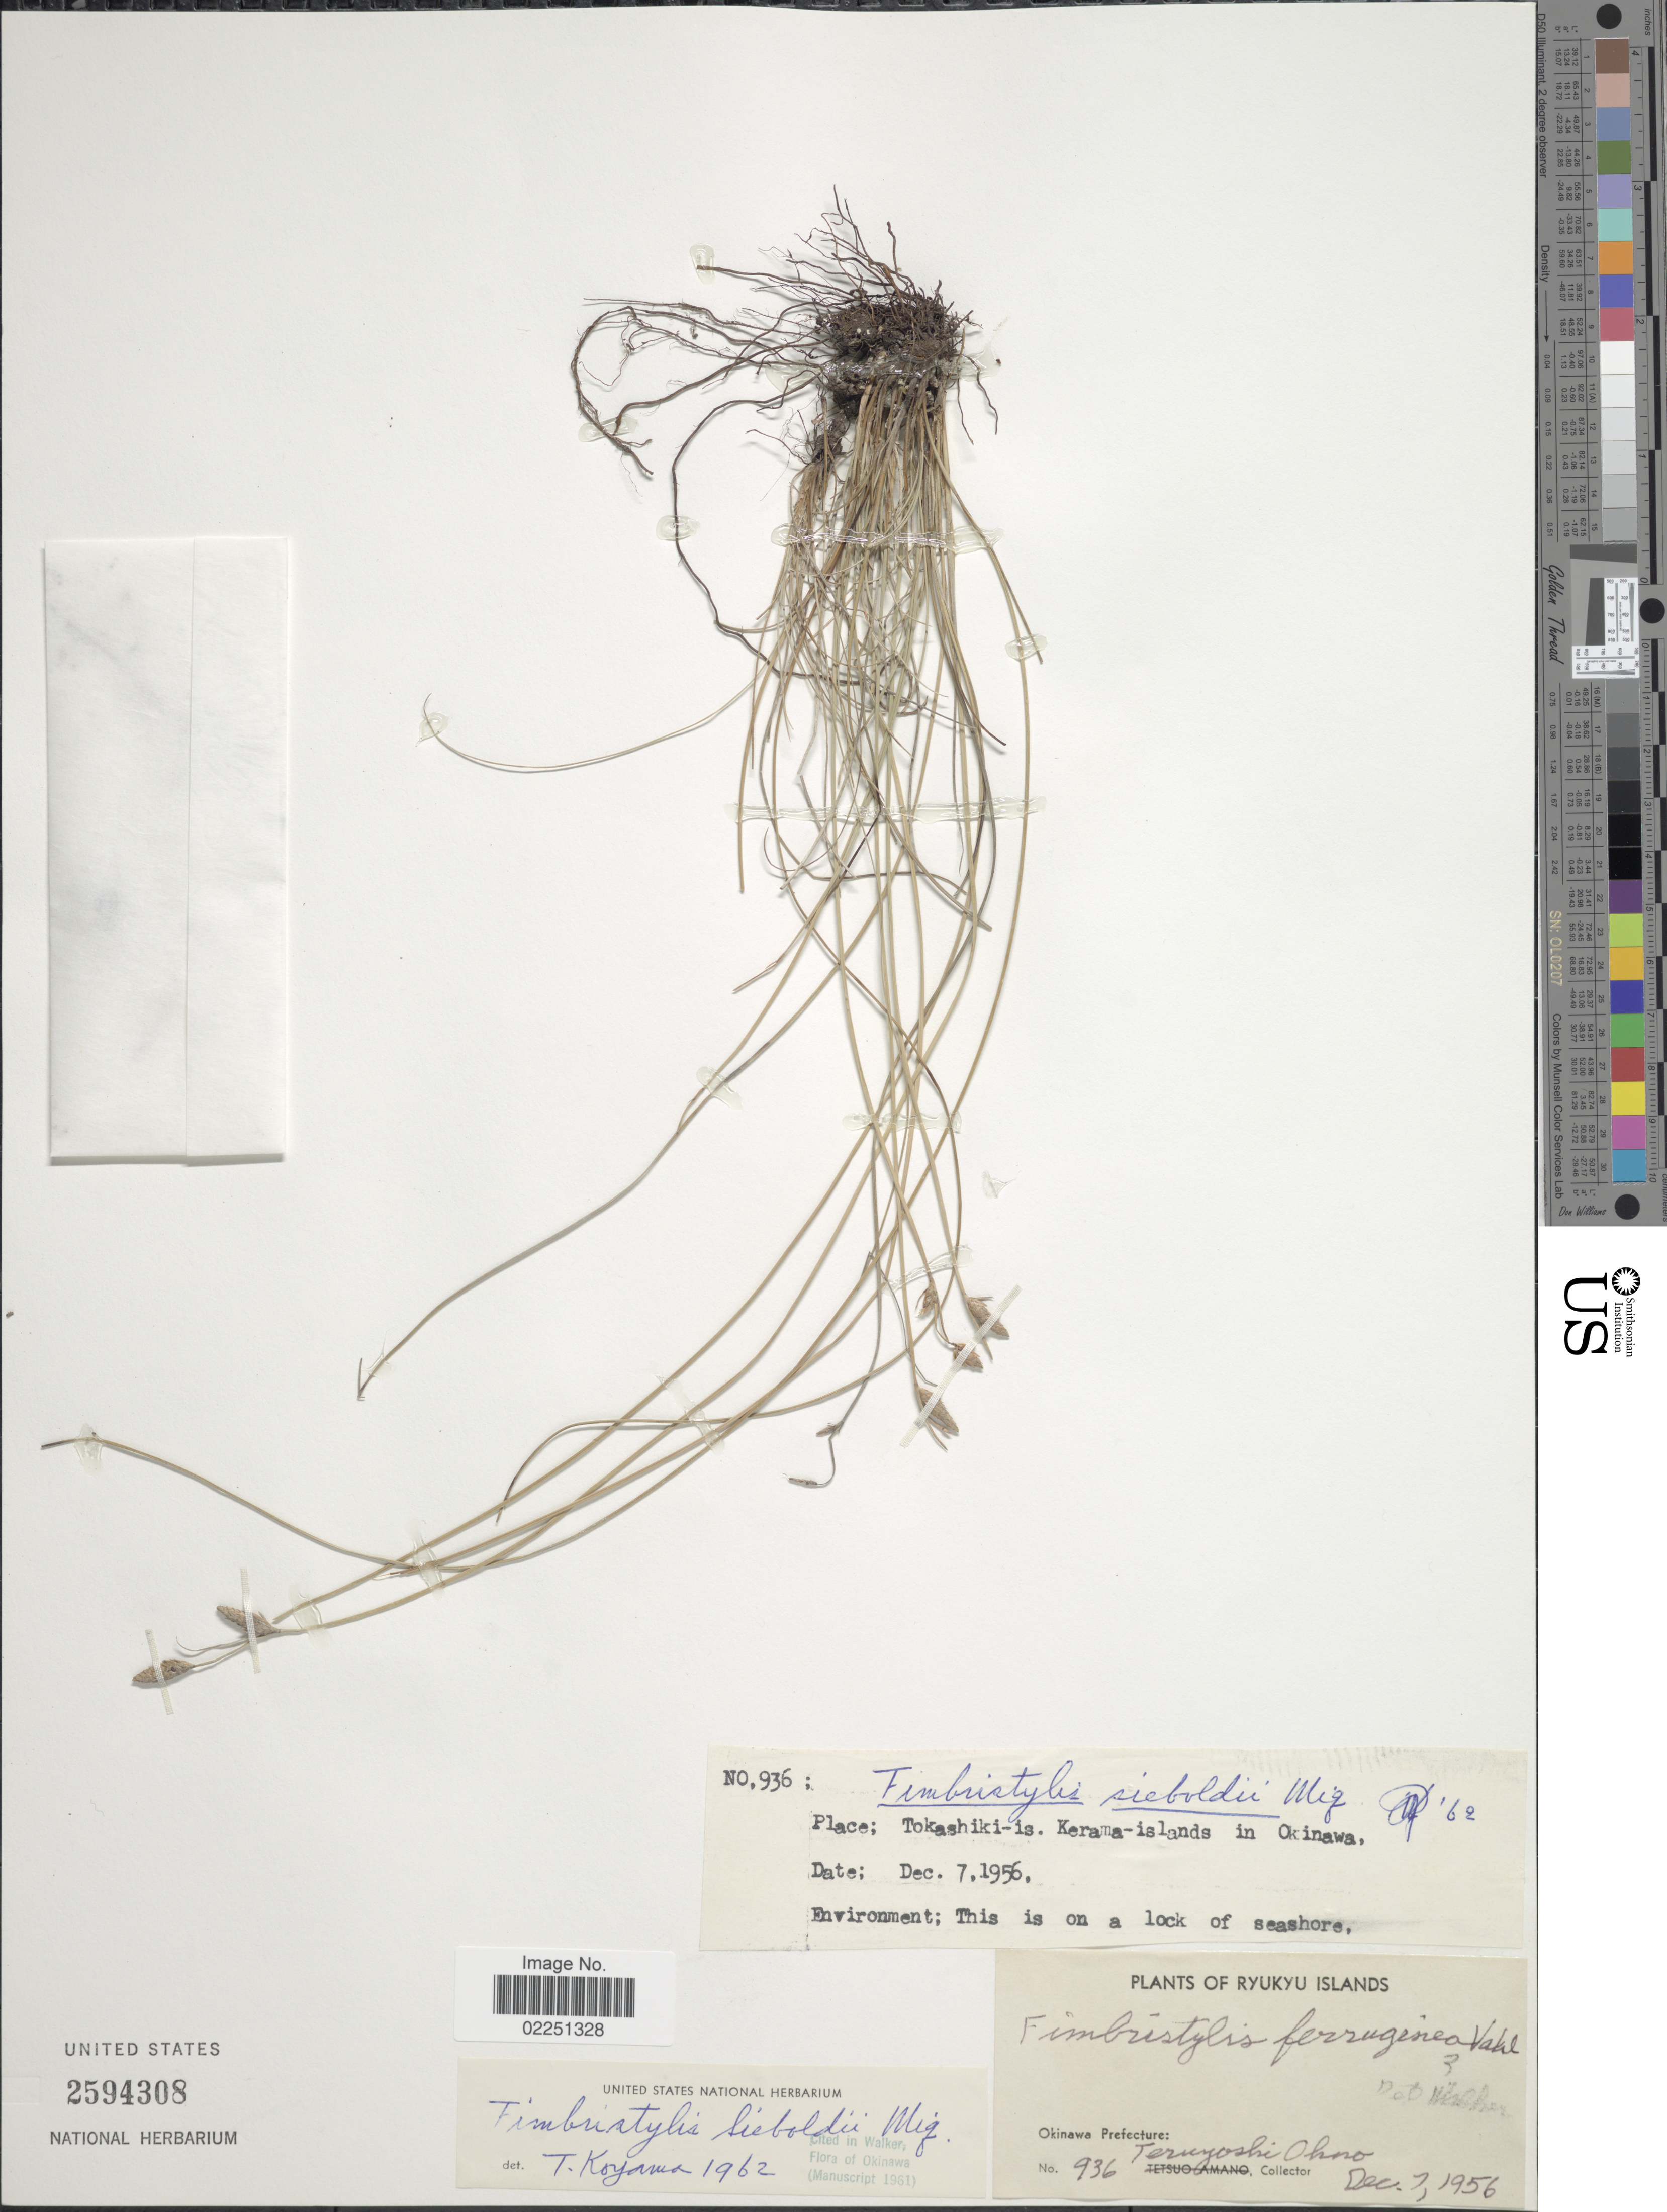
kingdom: Plantae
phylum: Tracheophyta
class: Liliopsida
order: Poales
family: Cyperaceae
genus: Fimbristylis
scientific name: Fimbristylis sieboldii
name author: Miq. ex Franch. & Sav.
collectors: T. Ohno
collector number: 936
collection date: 1956-12-07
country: Japan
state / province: Okinawa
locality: Kyukyu Islands. Okinawa Prefecture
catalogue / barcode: US 2594308